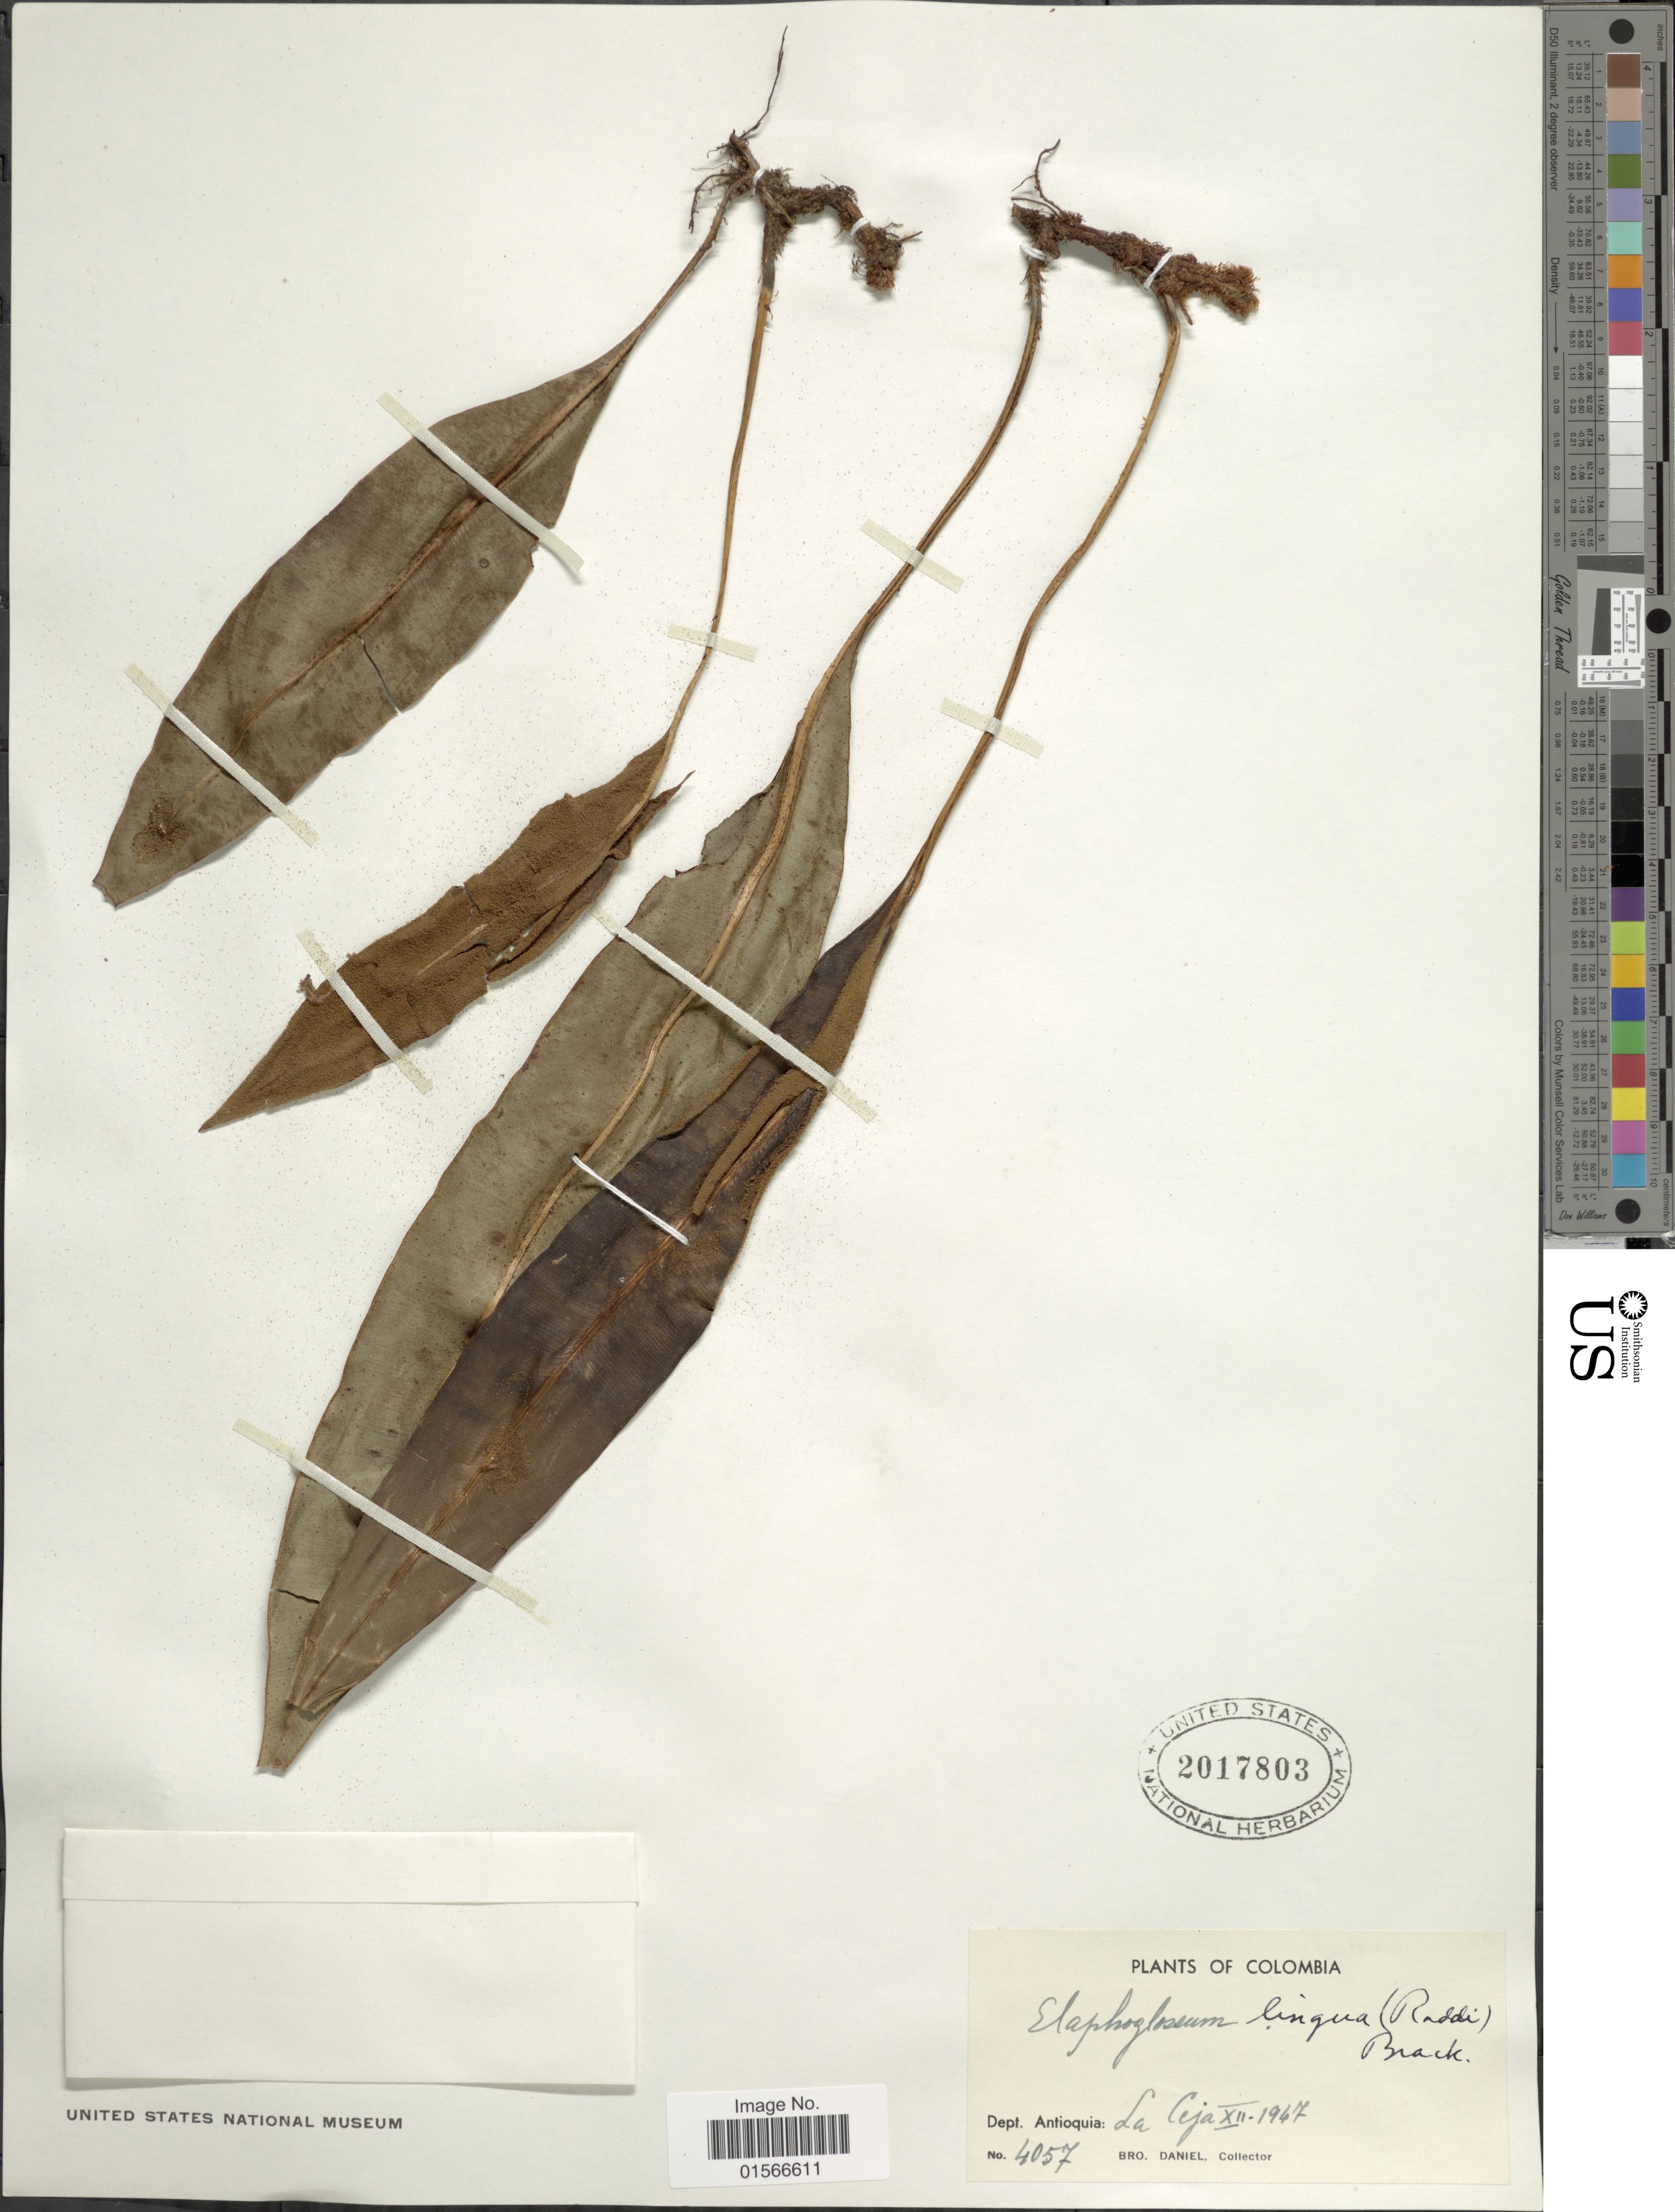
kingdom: Plantae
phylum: Tracheophyta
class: Polypodiopsida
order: Polypodiales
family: Dryopteridaceae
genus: Elaphoglossum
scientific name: Elaphoglossum glossophyllum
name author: Hieron.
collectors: Bro. Daniel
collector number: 4057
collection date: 1947-12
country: Colombia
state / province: Antioquia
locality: Dept. Antioquia: La Ceja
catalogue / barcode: US 2017803